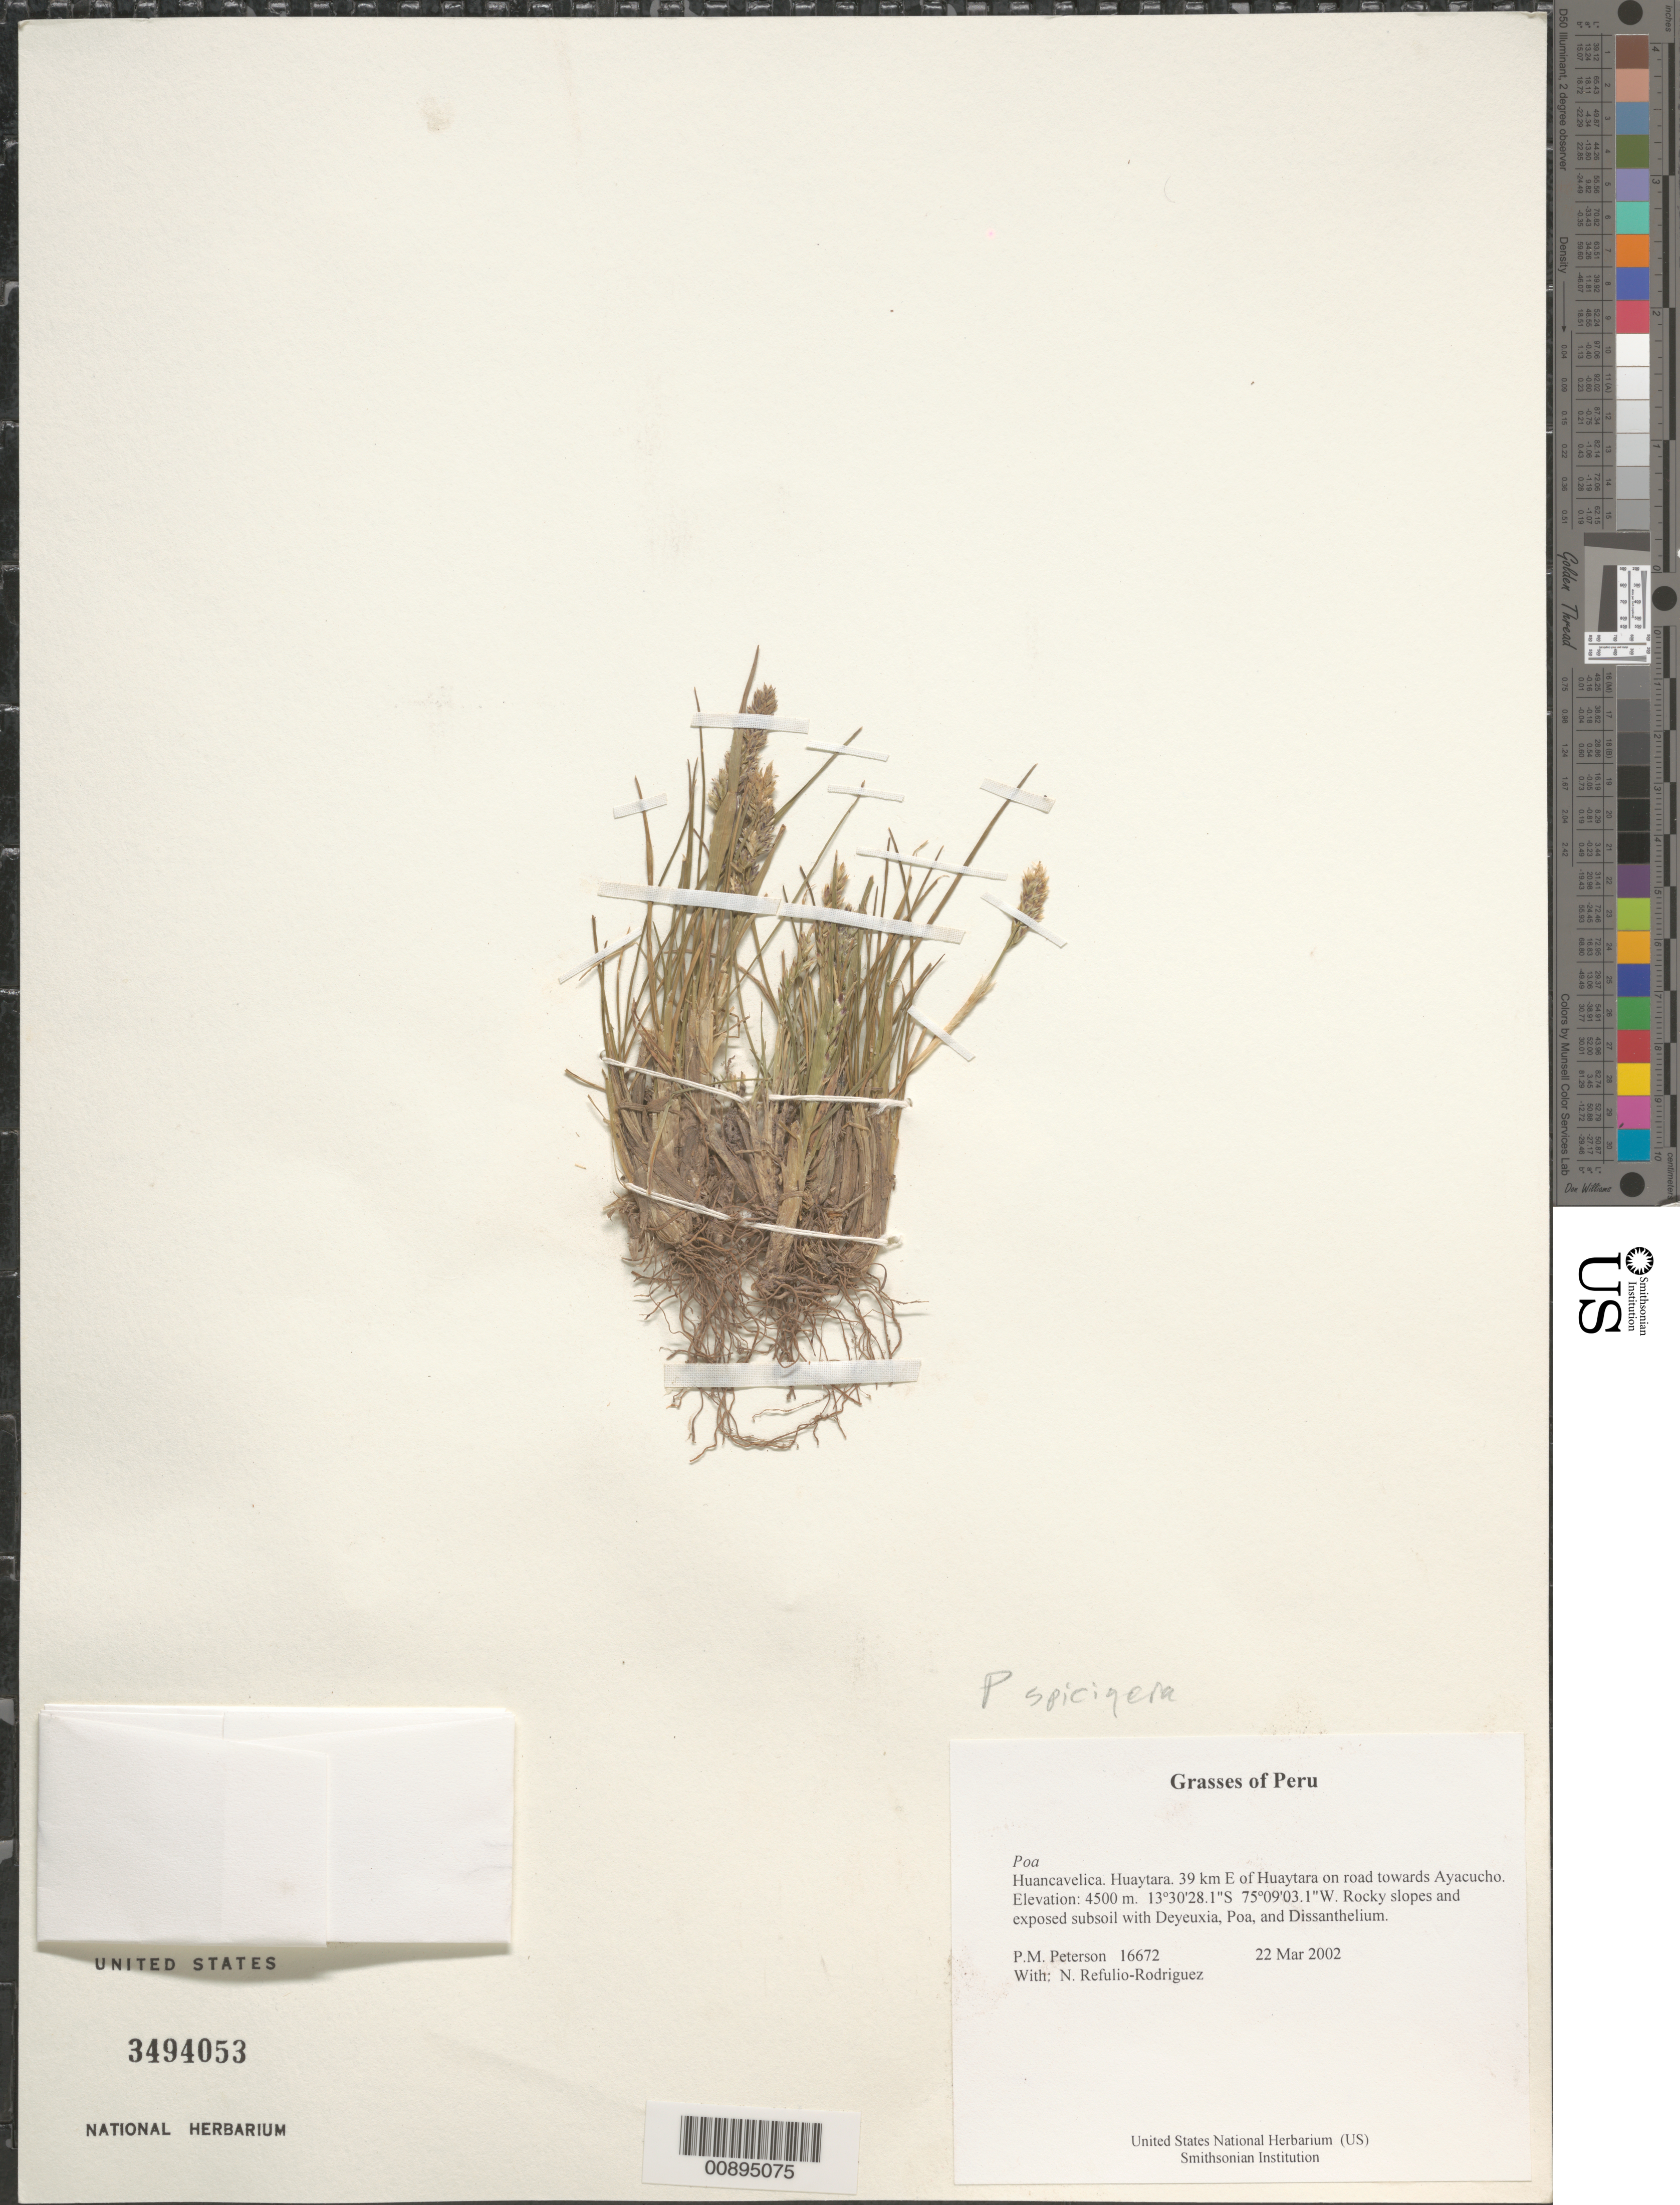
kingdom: Plantae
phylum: Tracheophyta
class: Liliopsida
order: Poales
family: Poaceae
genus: Poa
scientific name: Poa spicigera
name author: Tovar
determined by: Soreng, Robert J., Research Associate (BOT), Smithsonian Institution - National Museum of Natural History (UNITED STATES)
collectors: P. M. Peterson & N. Refulio-Rodríguez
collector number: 16672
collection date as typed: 22 Mar 2002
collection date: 2002-03-22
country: Peru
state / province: Huancavelica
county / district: Huaytara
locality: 39 km E of Huaytara on road towards Ayacucho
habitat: Rocky slopes and exposed subsoil with ~Deyeuxia, Poa, and Dissanthelium~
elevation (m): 4500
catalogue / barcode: US 3494053